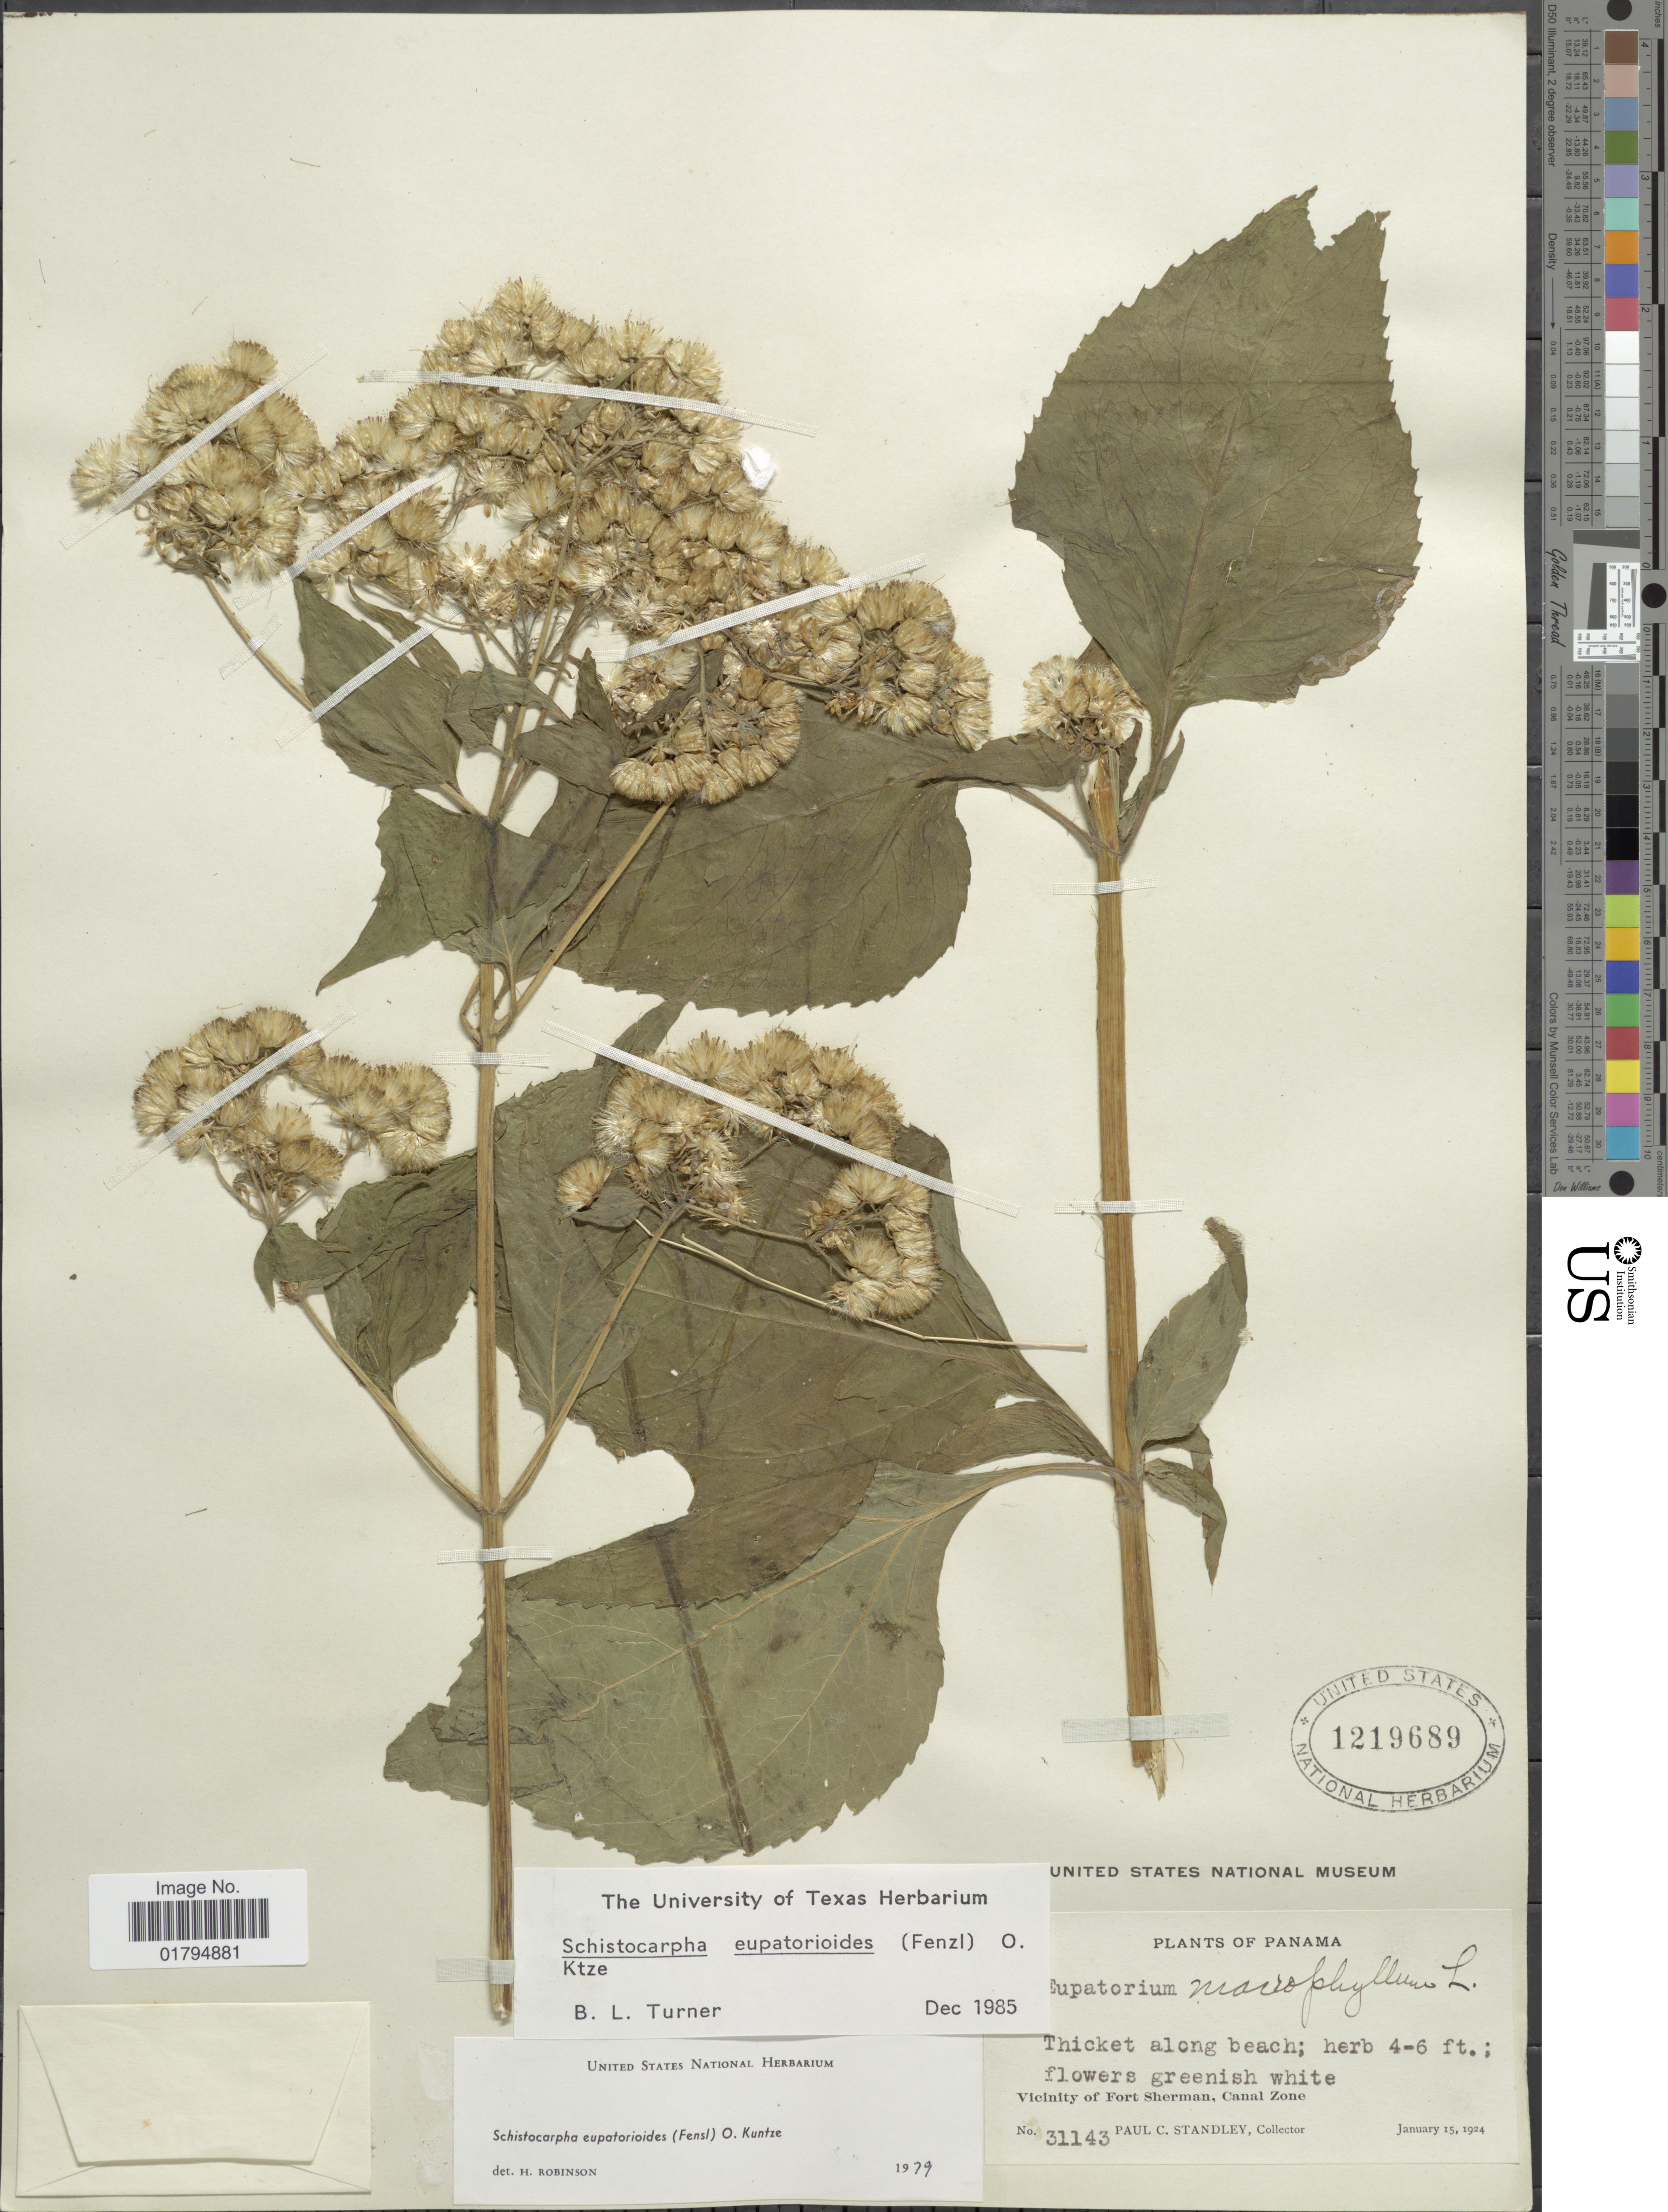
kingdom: Plantae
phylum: Tracheophyta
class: Magnoliopsida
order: Asterales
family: Asteraceae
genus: Schistocarpha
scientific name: Schistocarpha eupatorioides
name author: (Fenzl) Kuntze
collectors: P. C. Standley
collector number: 31143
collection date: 1924-01-15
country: Panama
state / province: Colón / Panamá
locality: Canal Zone, Vicinity of Fort Shermann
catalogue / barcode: US 1219689